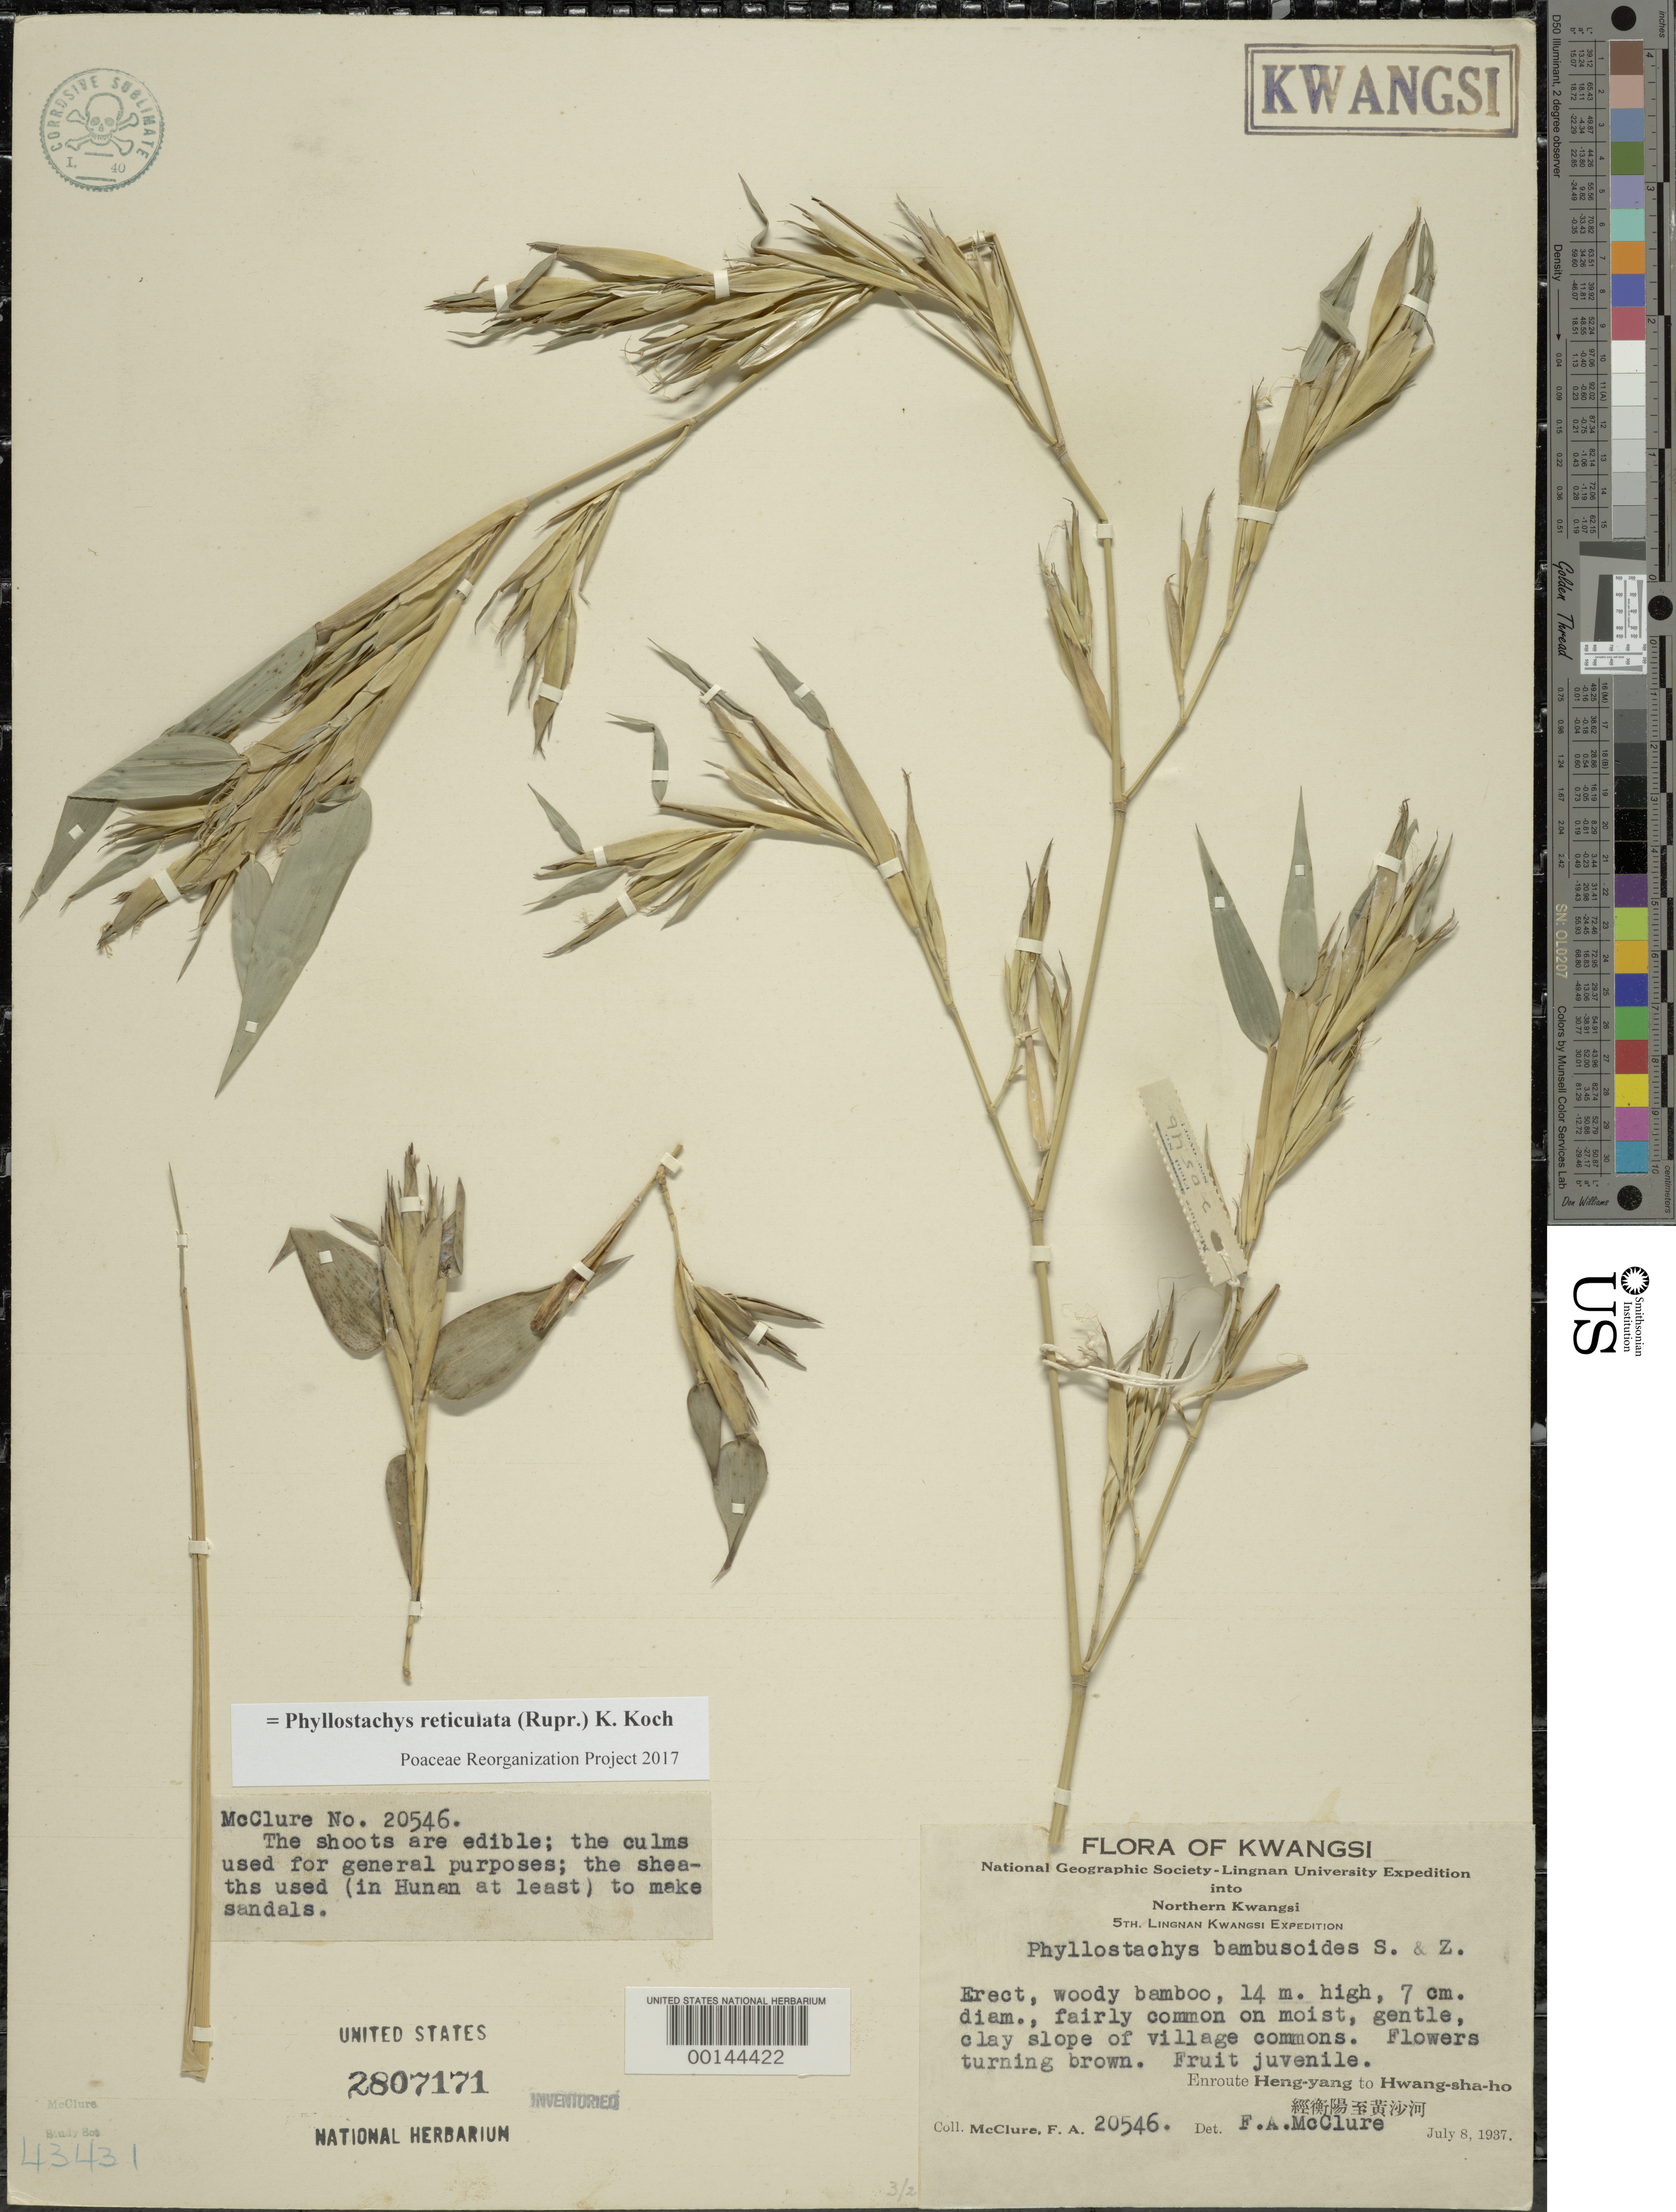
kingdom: Plantae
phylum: Tracheophyta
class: Liliopsida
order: Poales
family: Poaceae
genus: Phyllostachys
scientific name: Phyllostachys reticulata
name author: (Rupr.) K. Koch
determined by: Poaceae Reorganization Project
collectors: F. A. McClure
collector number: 20546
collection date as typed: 08 Jul 1937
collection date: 1937-07-08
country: China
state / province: Jiangxi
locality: Heng-yang/hwang-sha-ho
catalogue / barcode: US 2807171